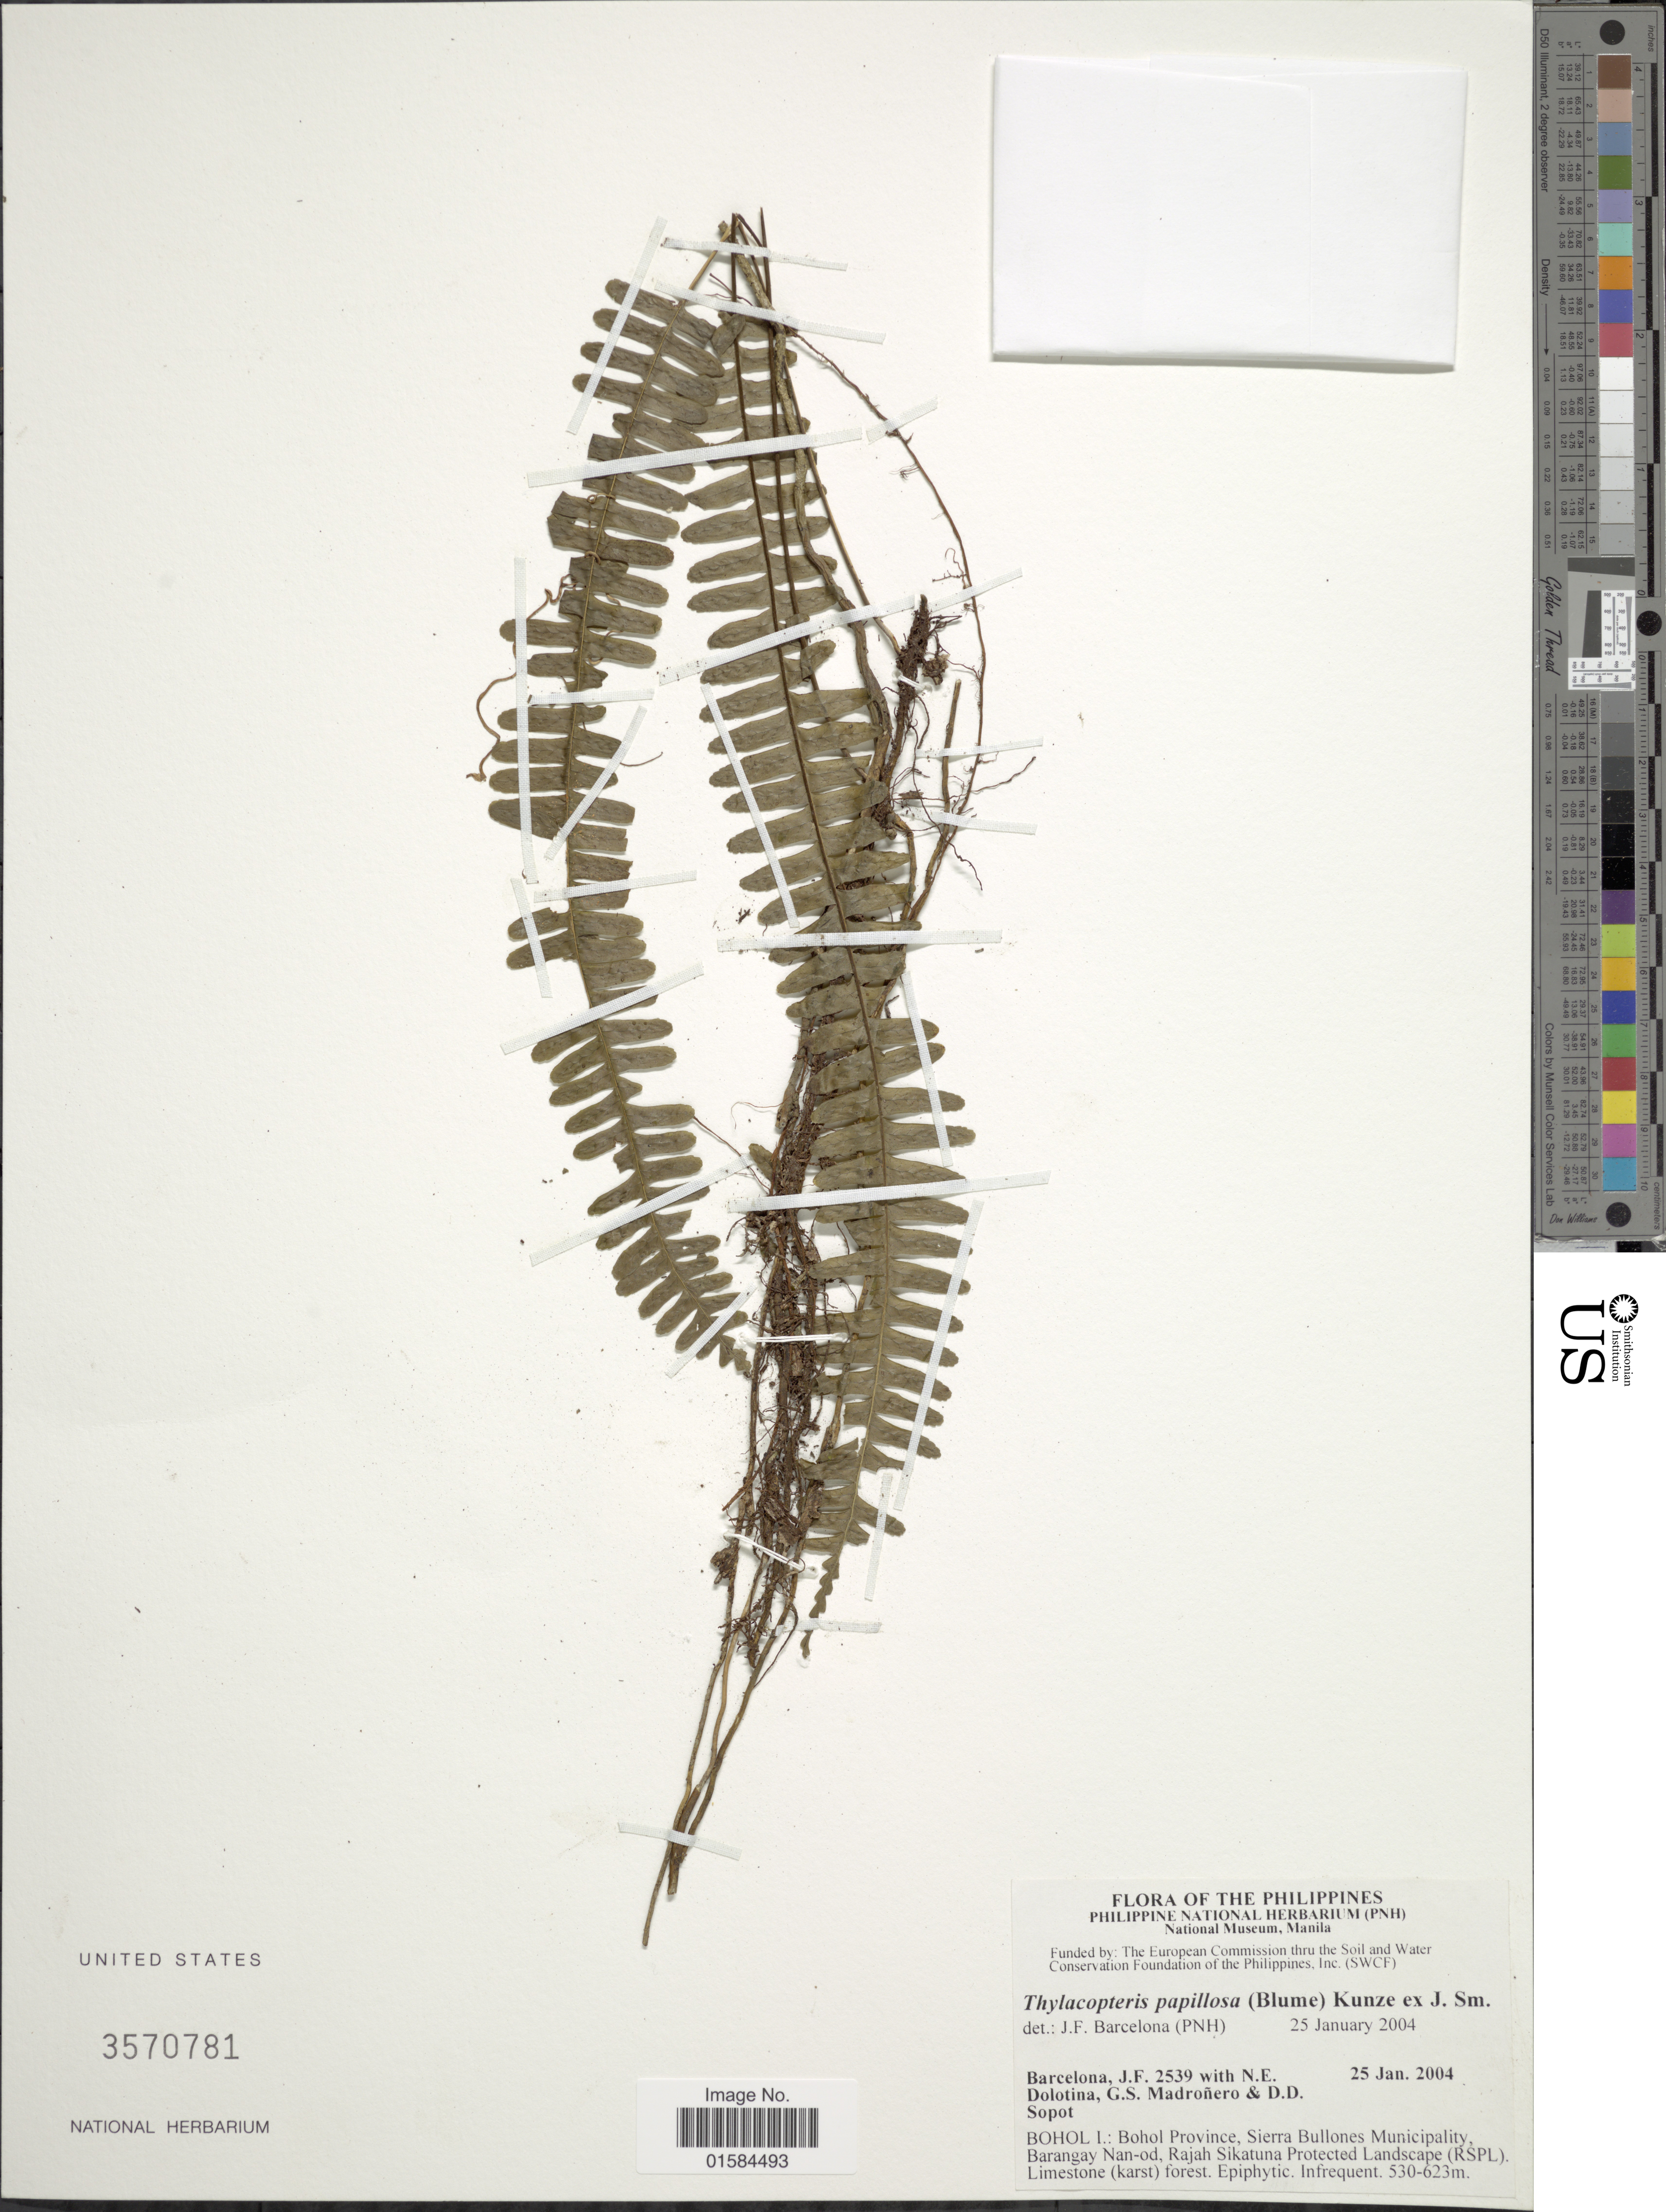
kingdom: Plantae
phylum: Tracheophyta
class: Polypodiopsida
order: Polypodiales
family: Polypodiaceae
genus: Thylacopteris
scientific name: Thylacopteris papillosa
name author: (Blume) Kunze ex J. Sm.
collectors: J. F. Barcelona, N. Dolotina, G. Madroñero & D. Sopot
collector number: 2539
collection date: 2004-01-24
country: Philippines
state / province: Central Visayas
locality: Bohol I.: Bohol Province, Sierra Bullones Municipality, Barangay Nan-od, Rajah Sikatuna Protected Landscape (RSPL)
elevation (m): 530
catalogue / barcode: US 3570781